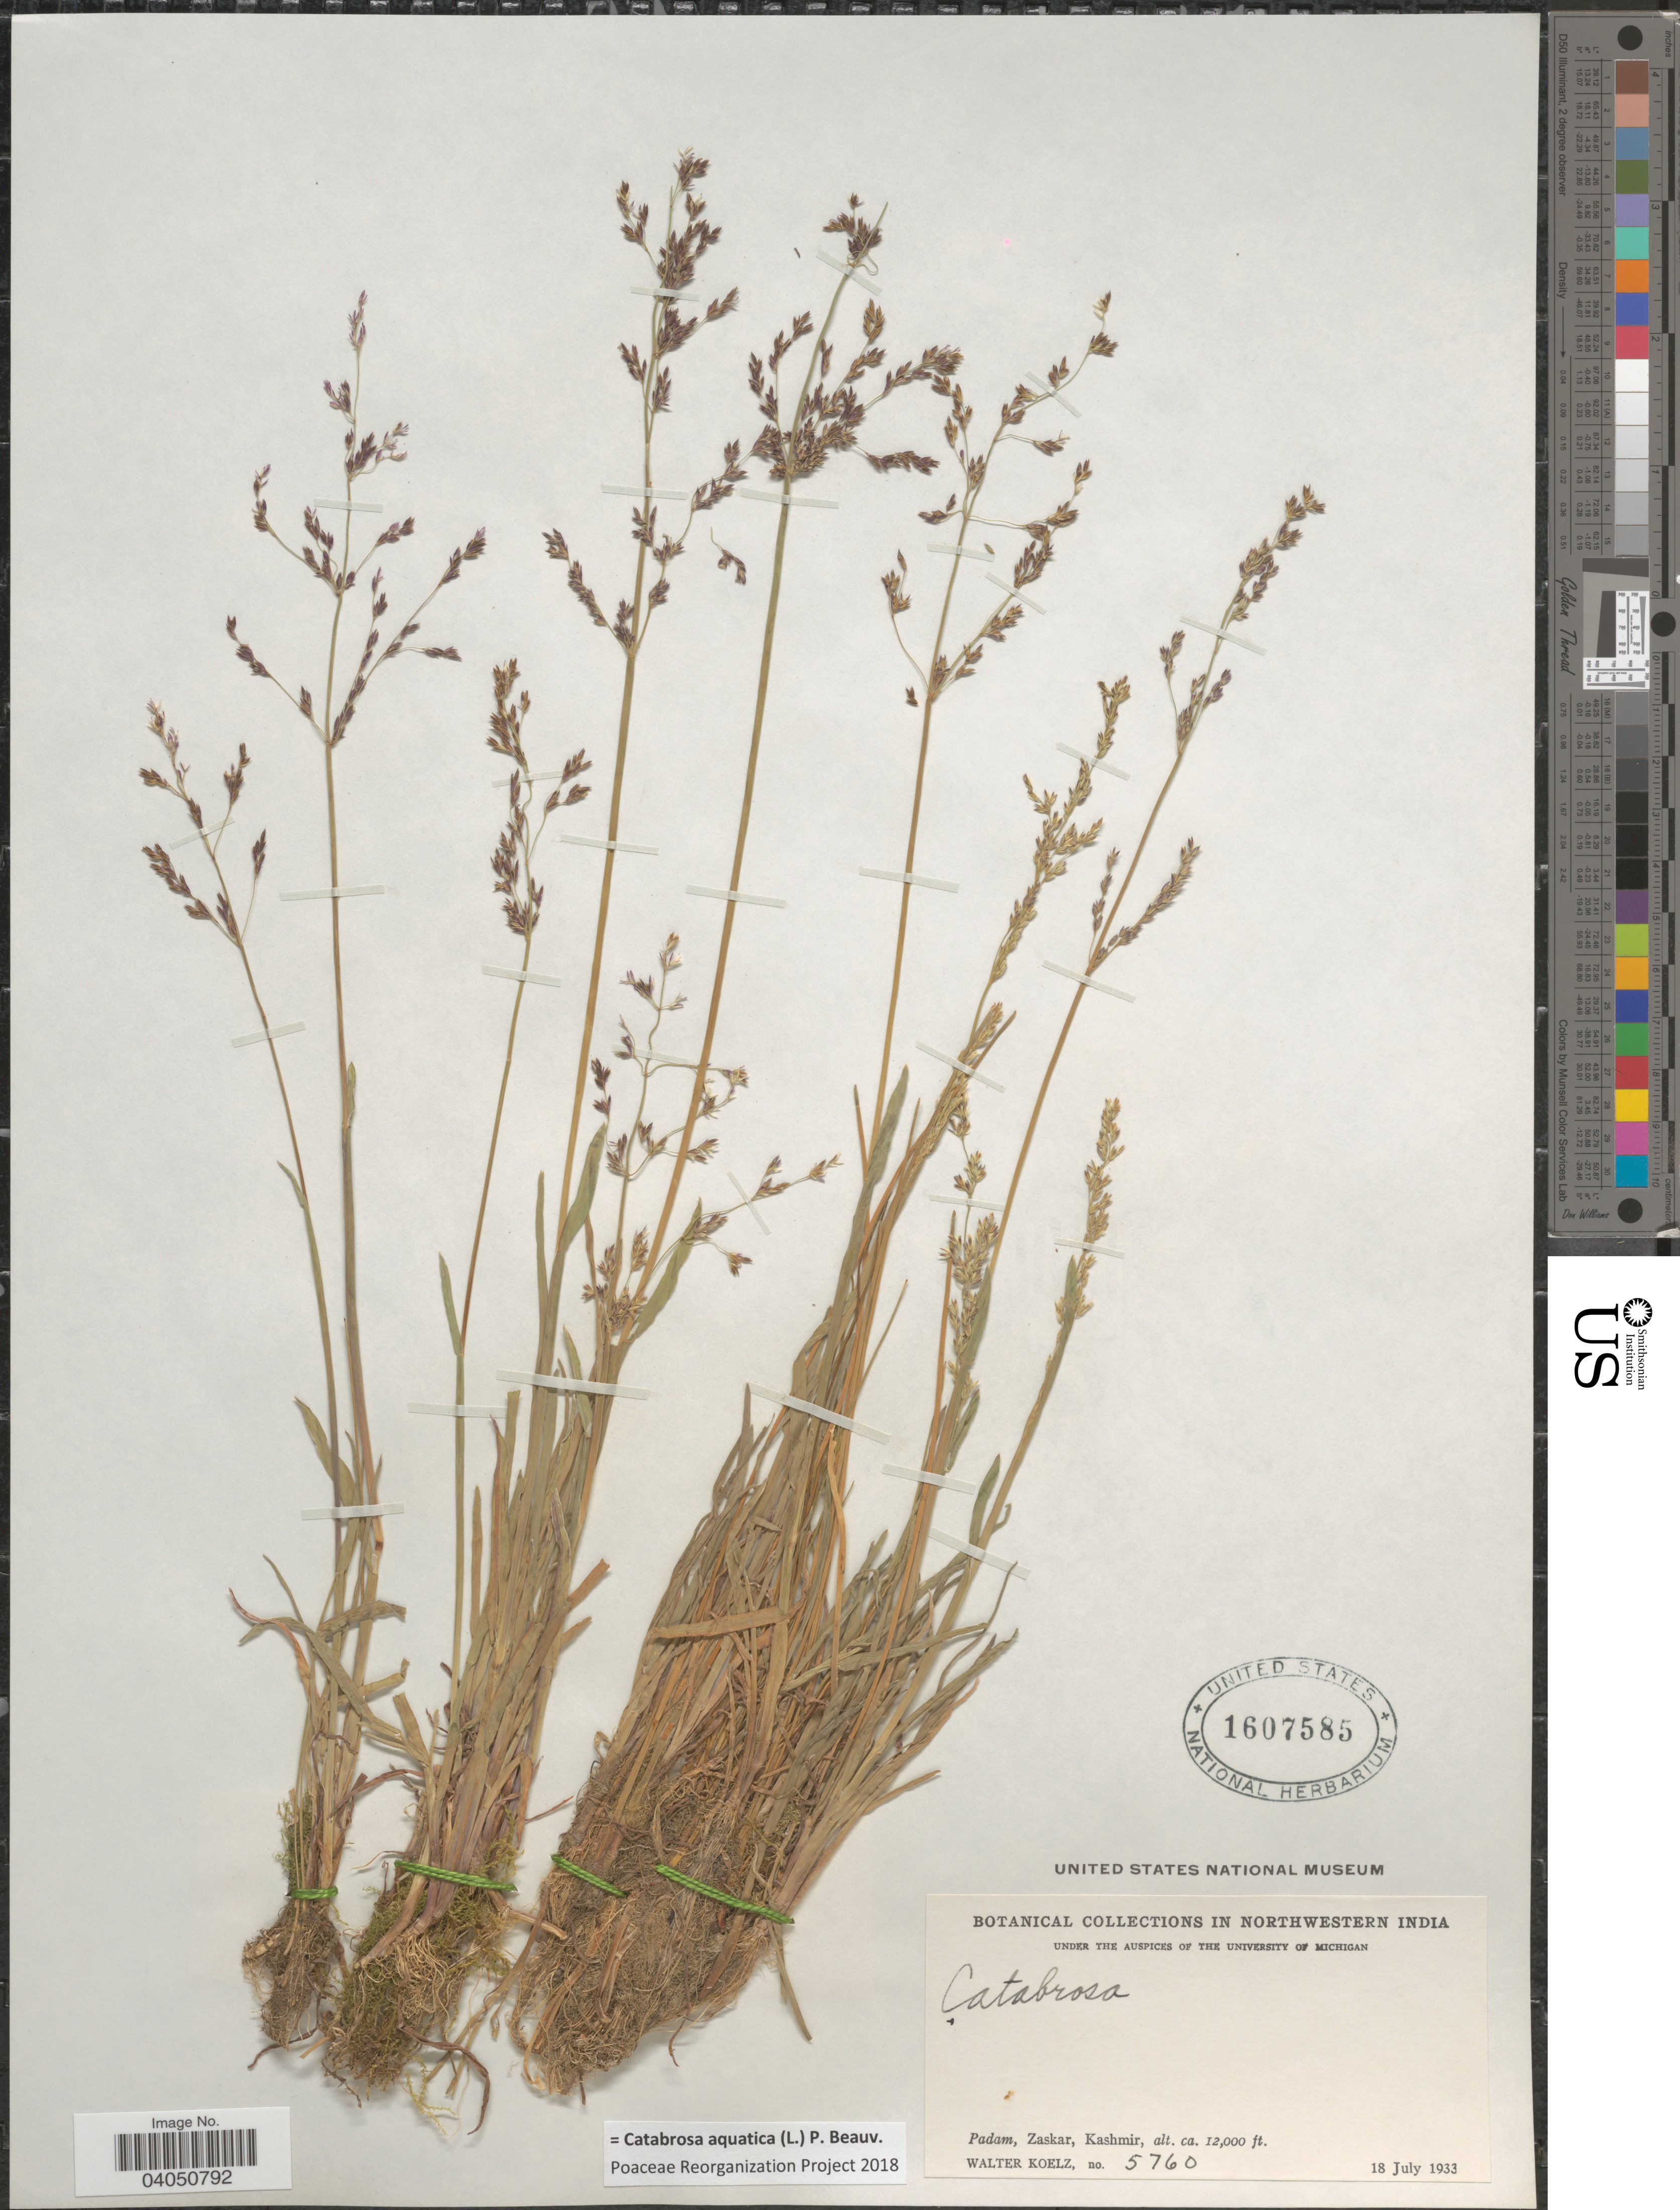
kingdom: Plantae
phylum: Tracheophyta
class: Liliopsida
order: Poales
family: Poaceae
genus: Catabrosa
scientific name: Catabrosa aquatica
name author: (L.) P. Beauv.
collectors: W. N. Koelz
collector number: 5760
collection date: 1933-07-18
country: India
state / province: Jammu and Kashmir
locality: Northwestern India. Padam, Zaskar, Kashmir.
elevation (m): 3658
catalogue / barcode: US 1607585